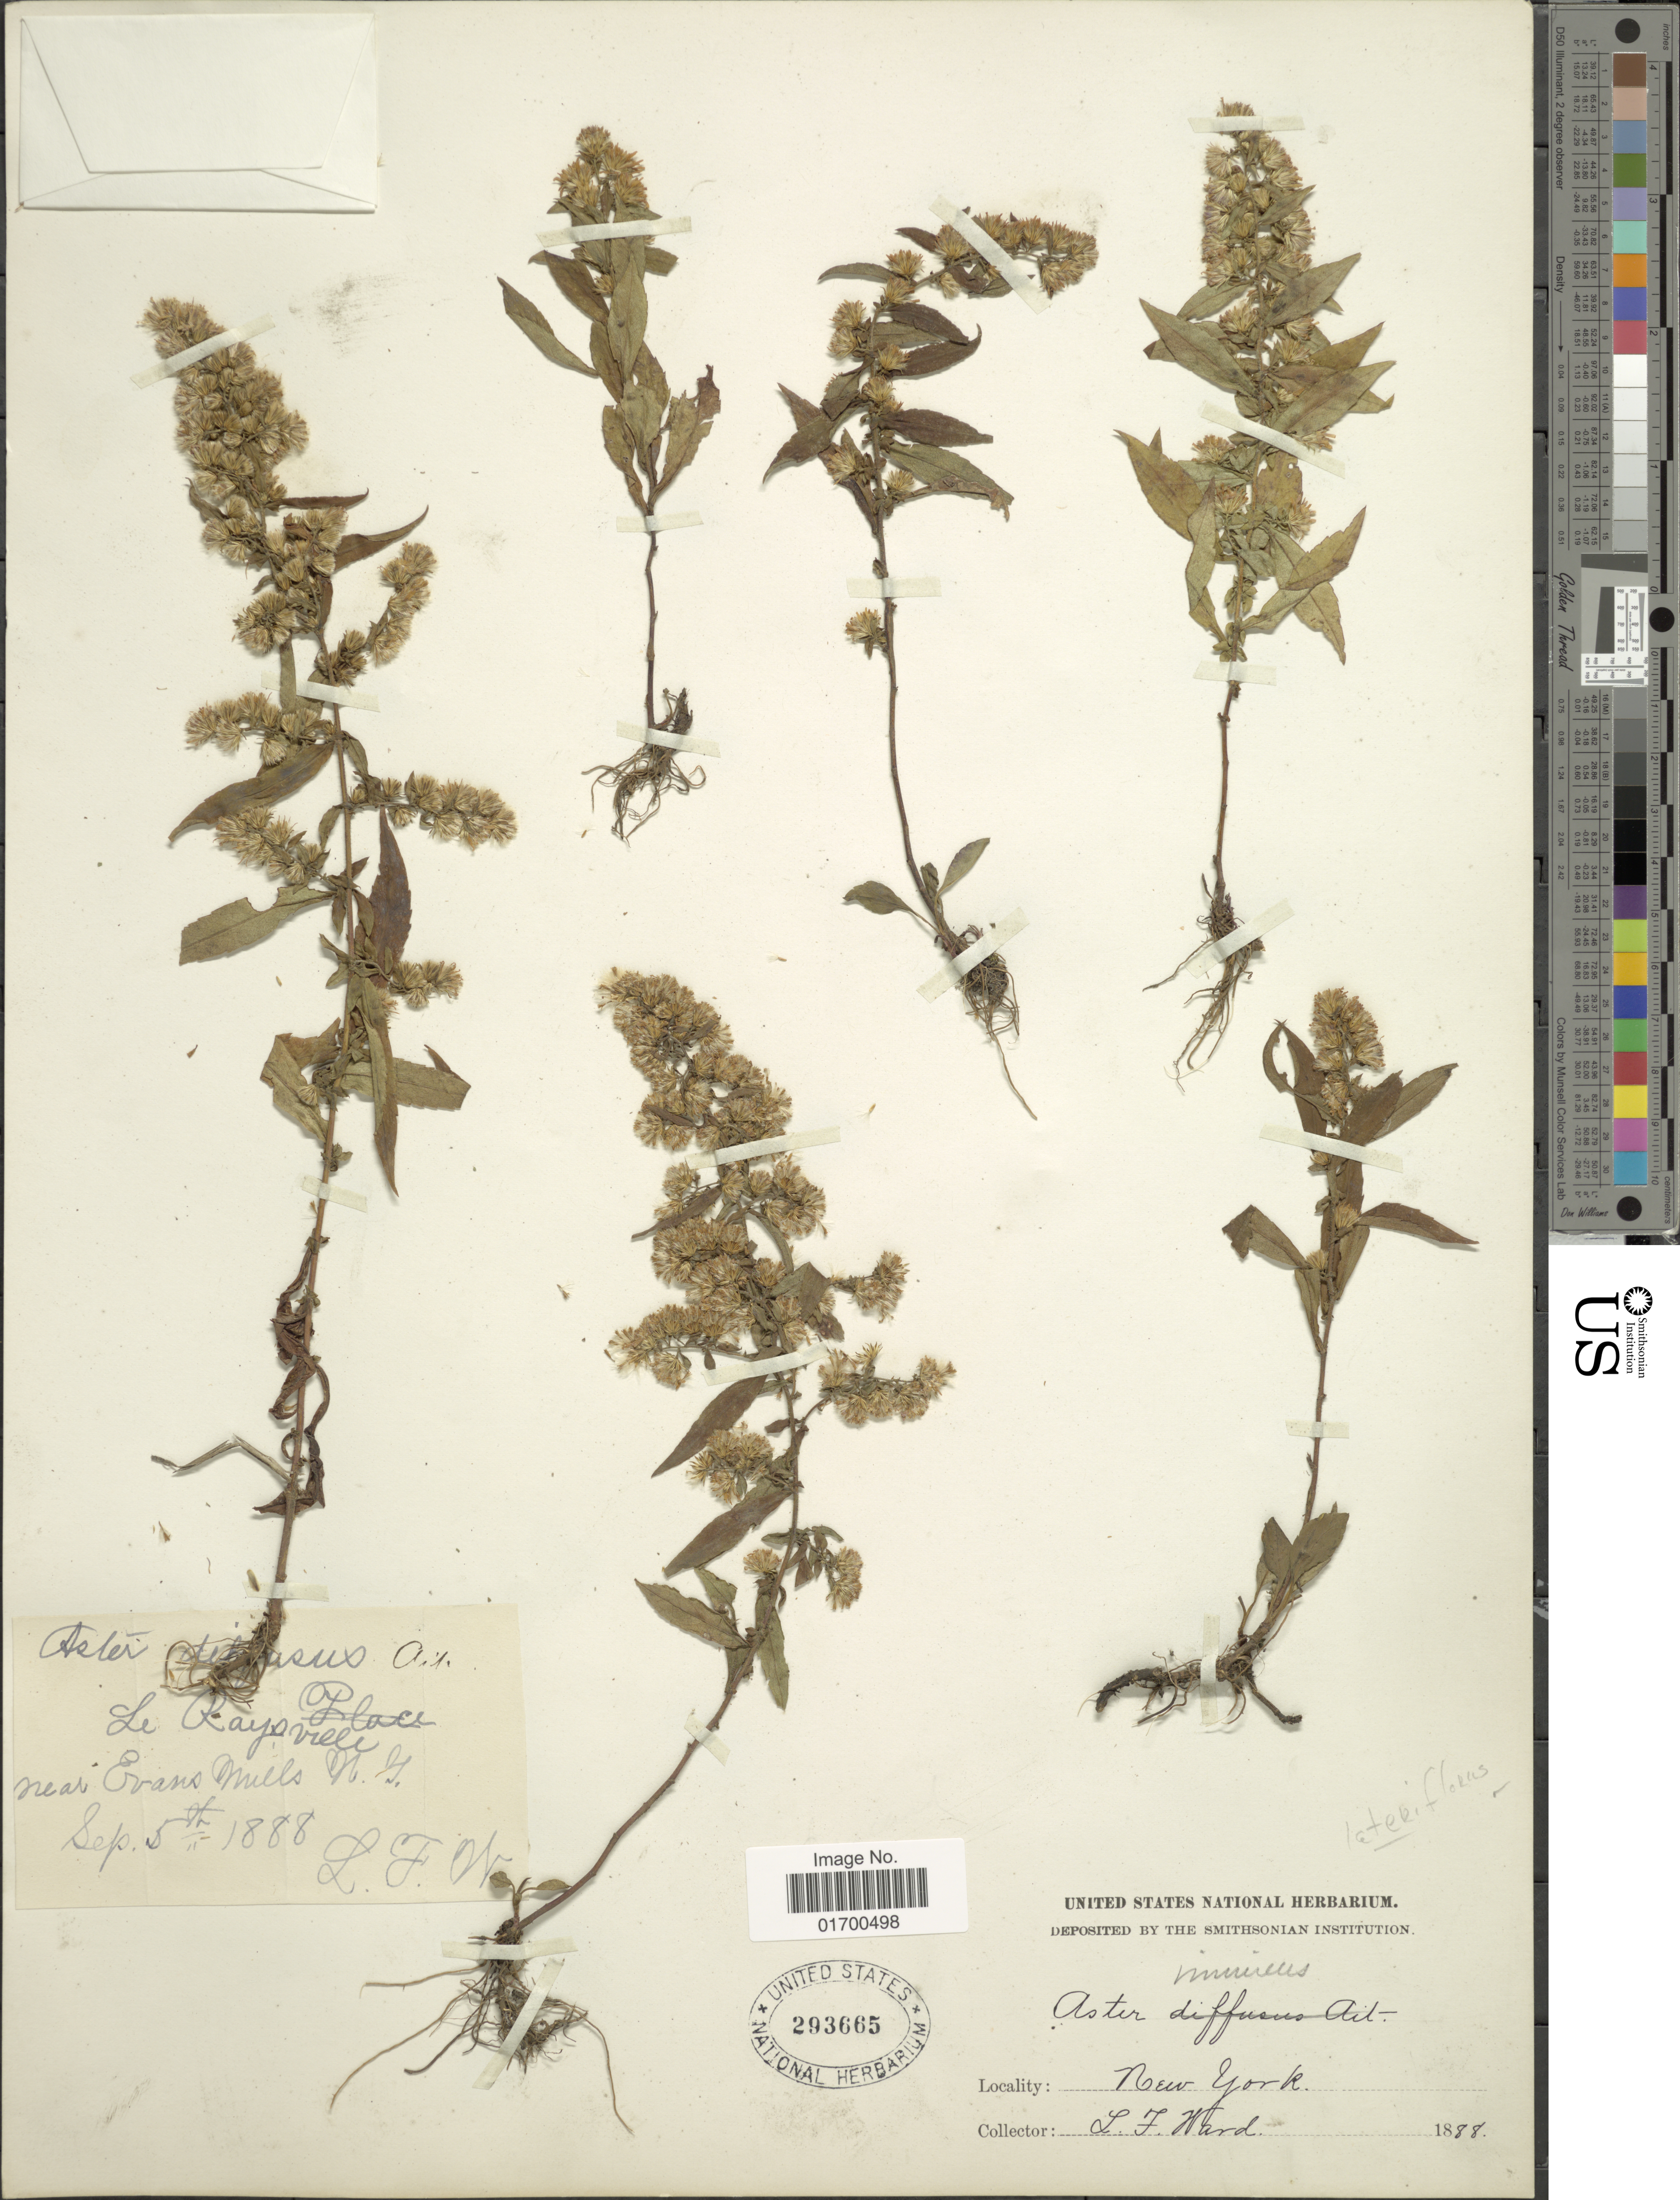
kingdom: Plantae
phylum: Tracheophyta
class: Magnoliopsida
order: Asterales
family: Asteraceae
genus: Symphyotrichum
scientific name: Symphyotrichum lateriflorum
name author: (L.) Á. Löve & D. Löve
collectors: L. Ward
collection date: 1888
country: United States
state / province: New York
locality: Near Evans Mills, N.Y.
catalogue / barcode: US 293665